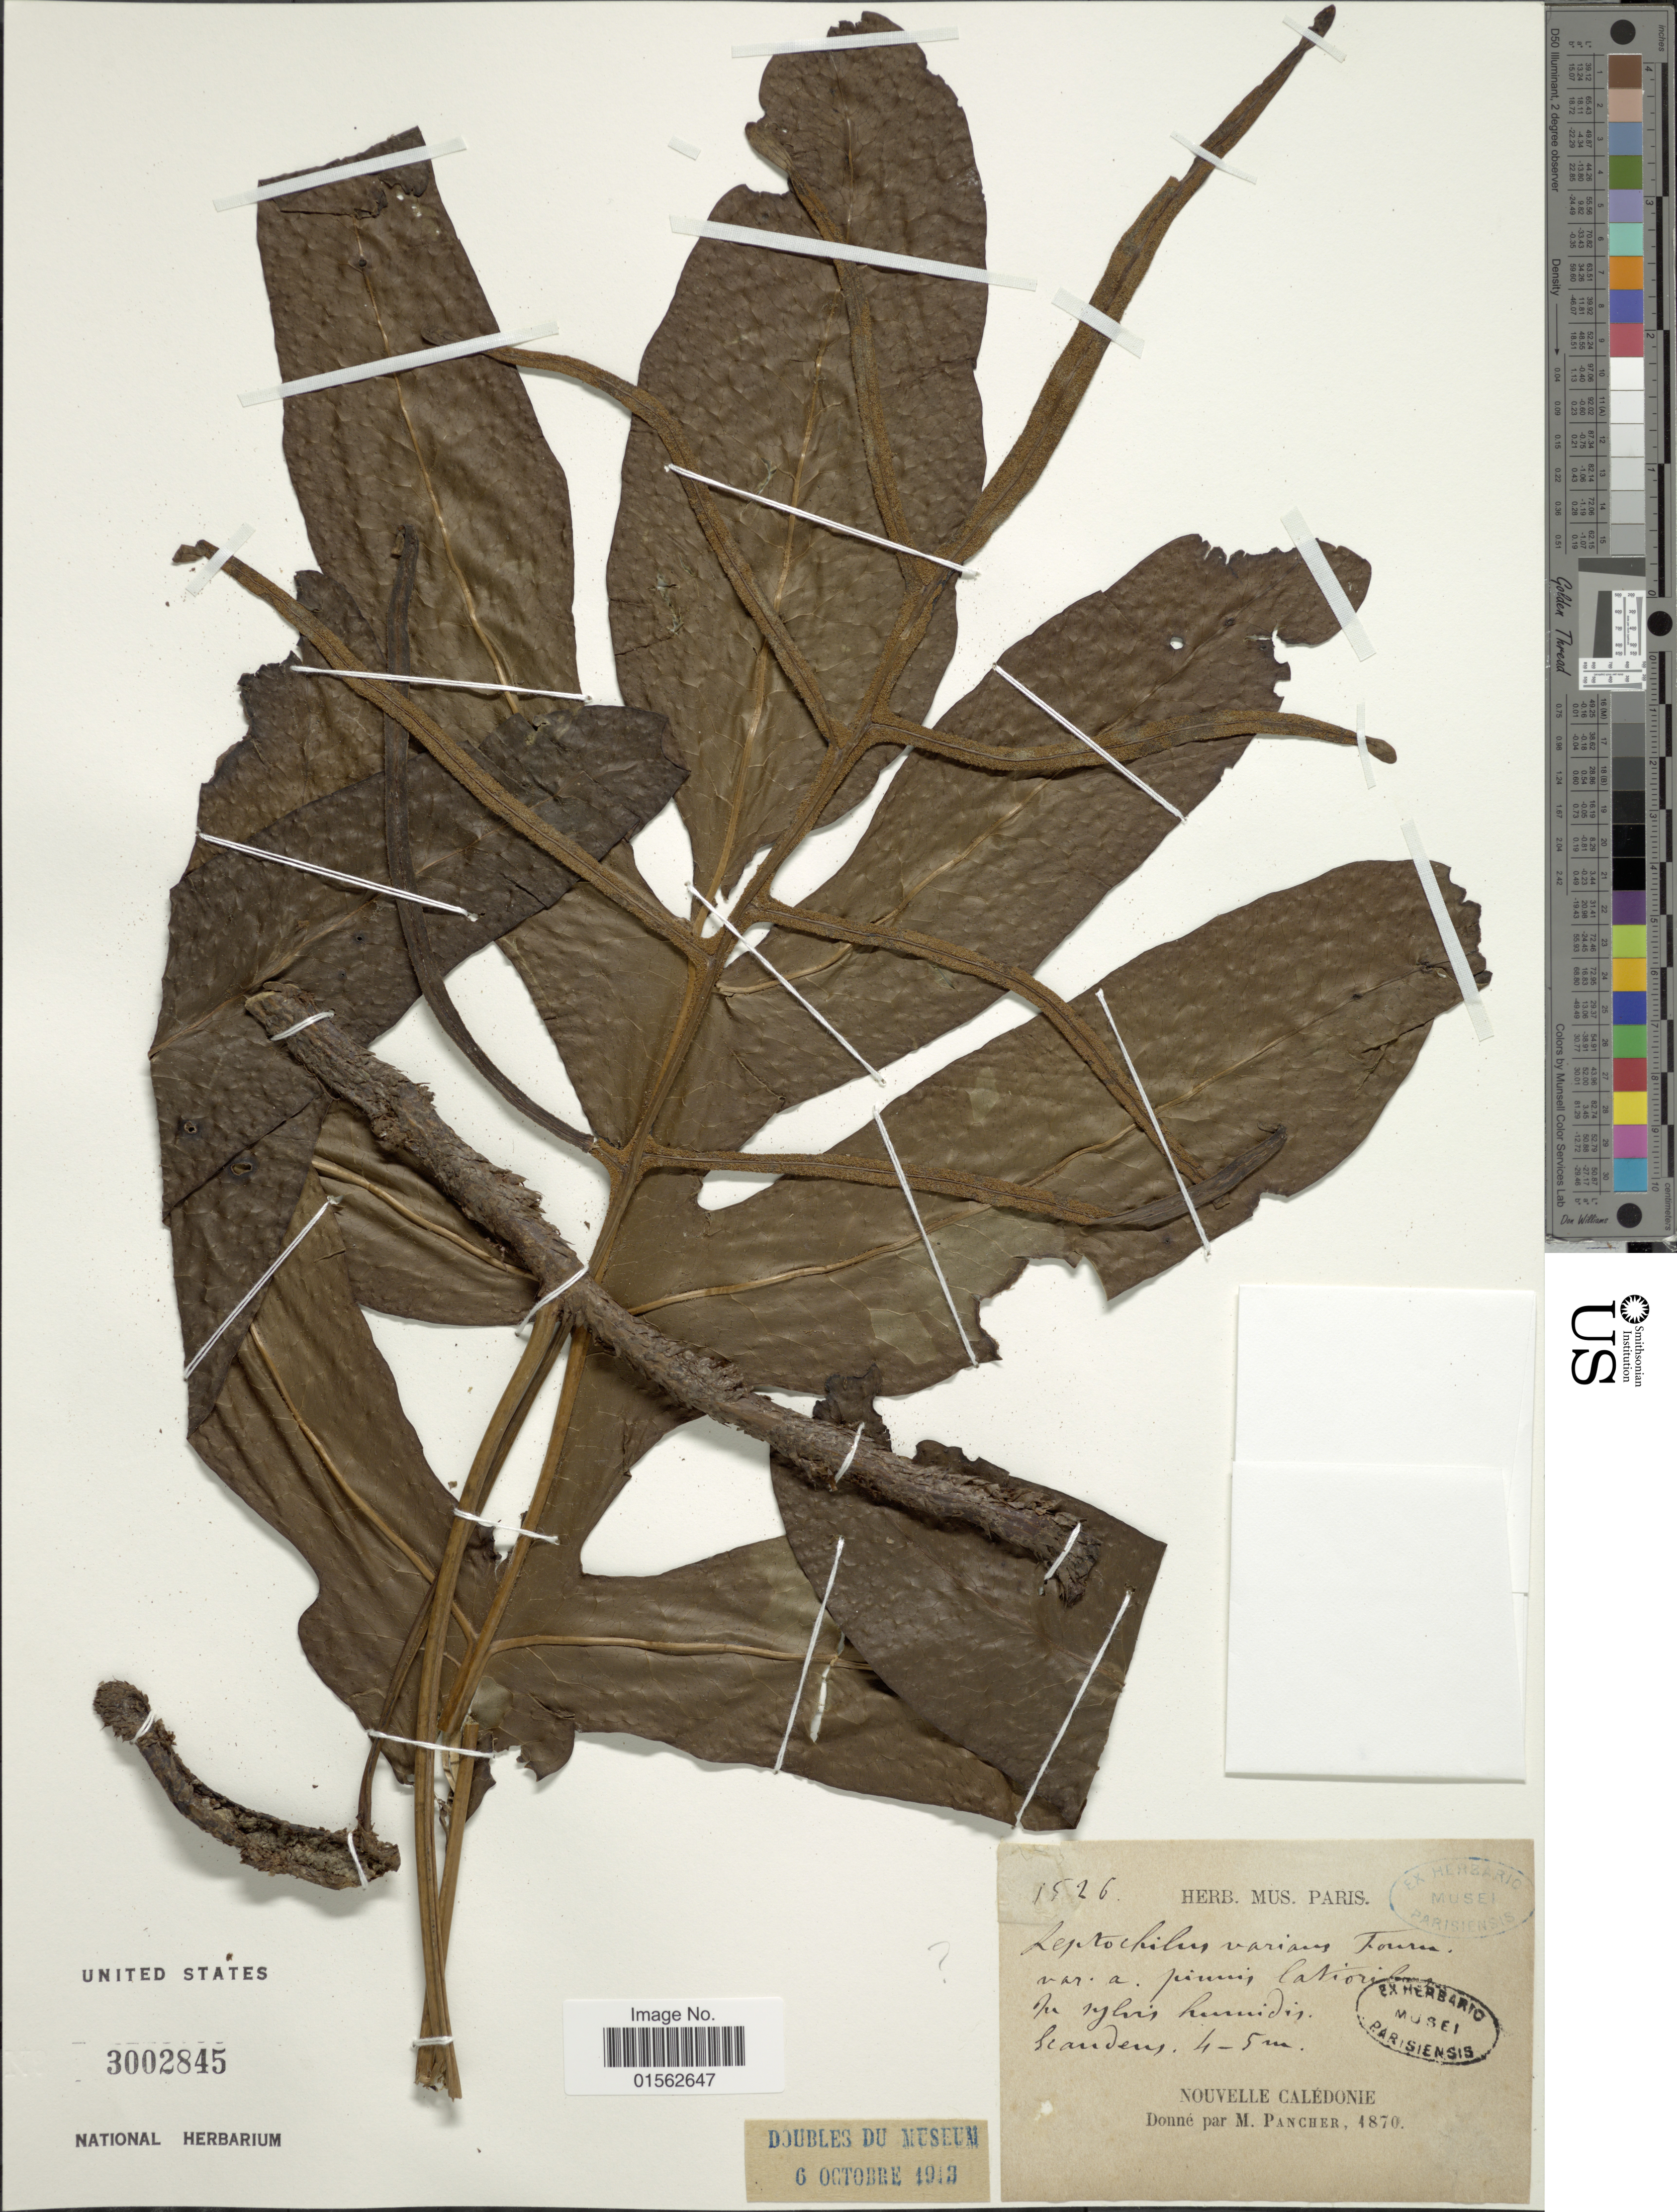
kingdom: Plantae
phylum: Tracheophyta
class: Polypodiopsida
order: Polypodiales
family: Dryopteridaceae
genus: Bolbitis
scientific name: Bolbitis sp.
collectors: M. Pancher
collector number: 1526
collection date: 1870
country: New Caledonia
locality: In sylvis Lumidy, Seandeny, Nouvelle Calédonie [interpreted]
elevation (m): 4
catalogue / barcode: US 3002845